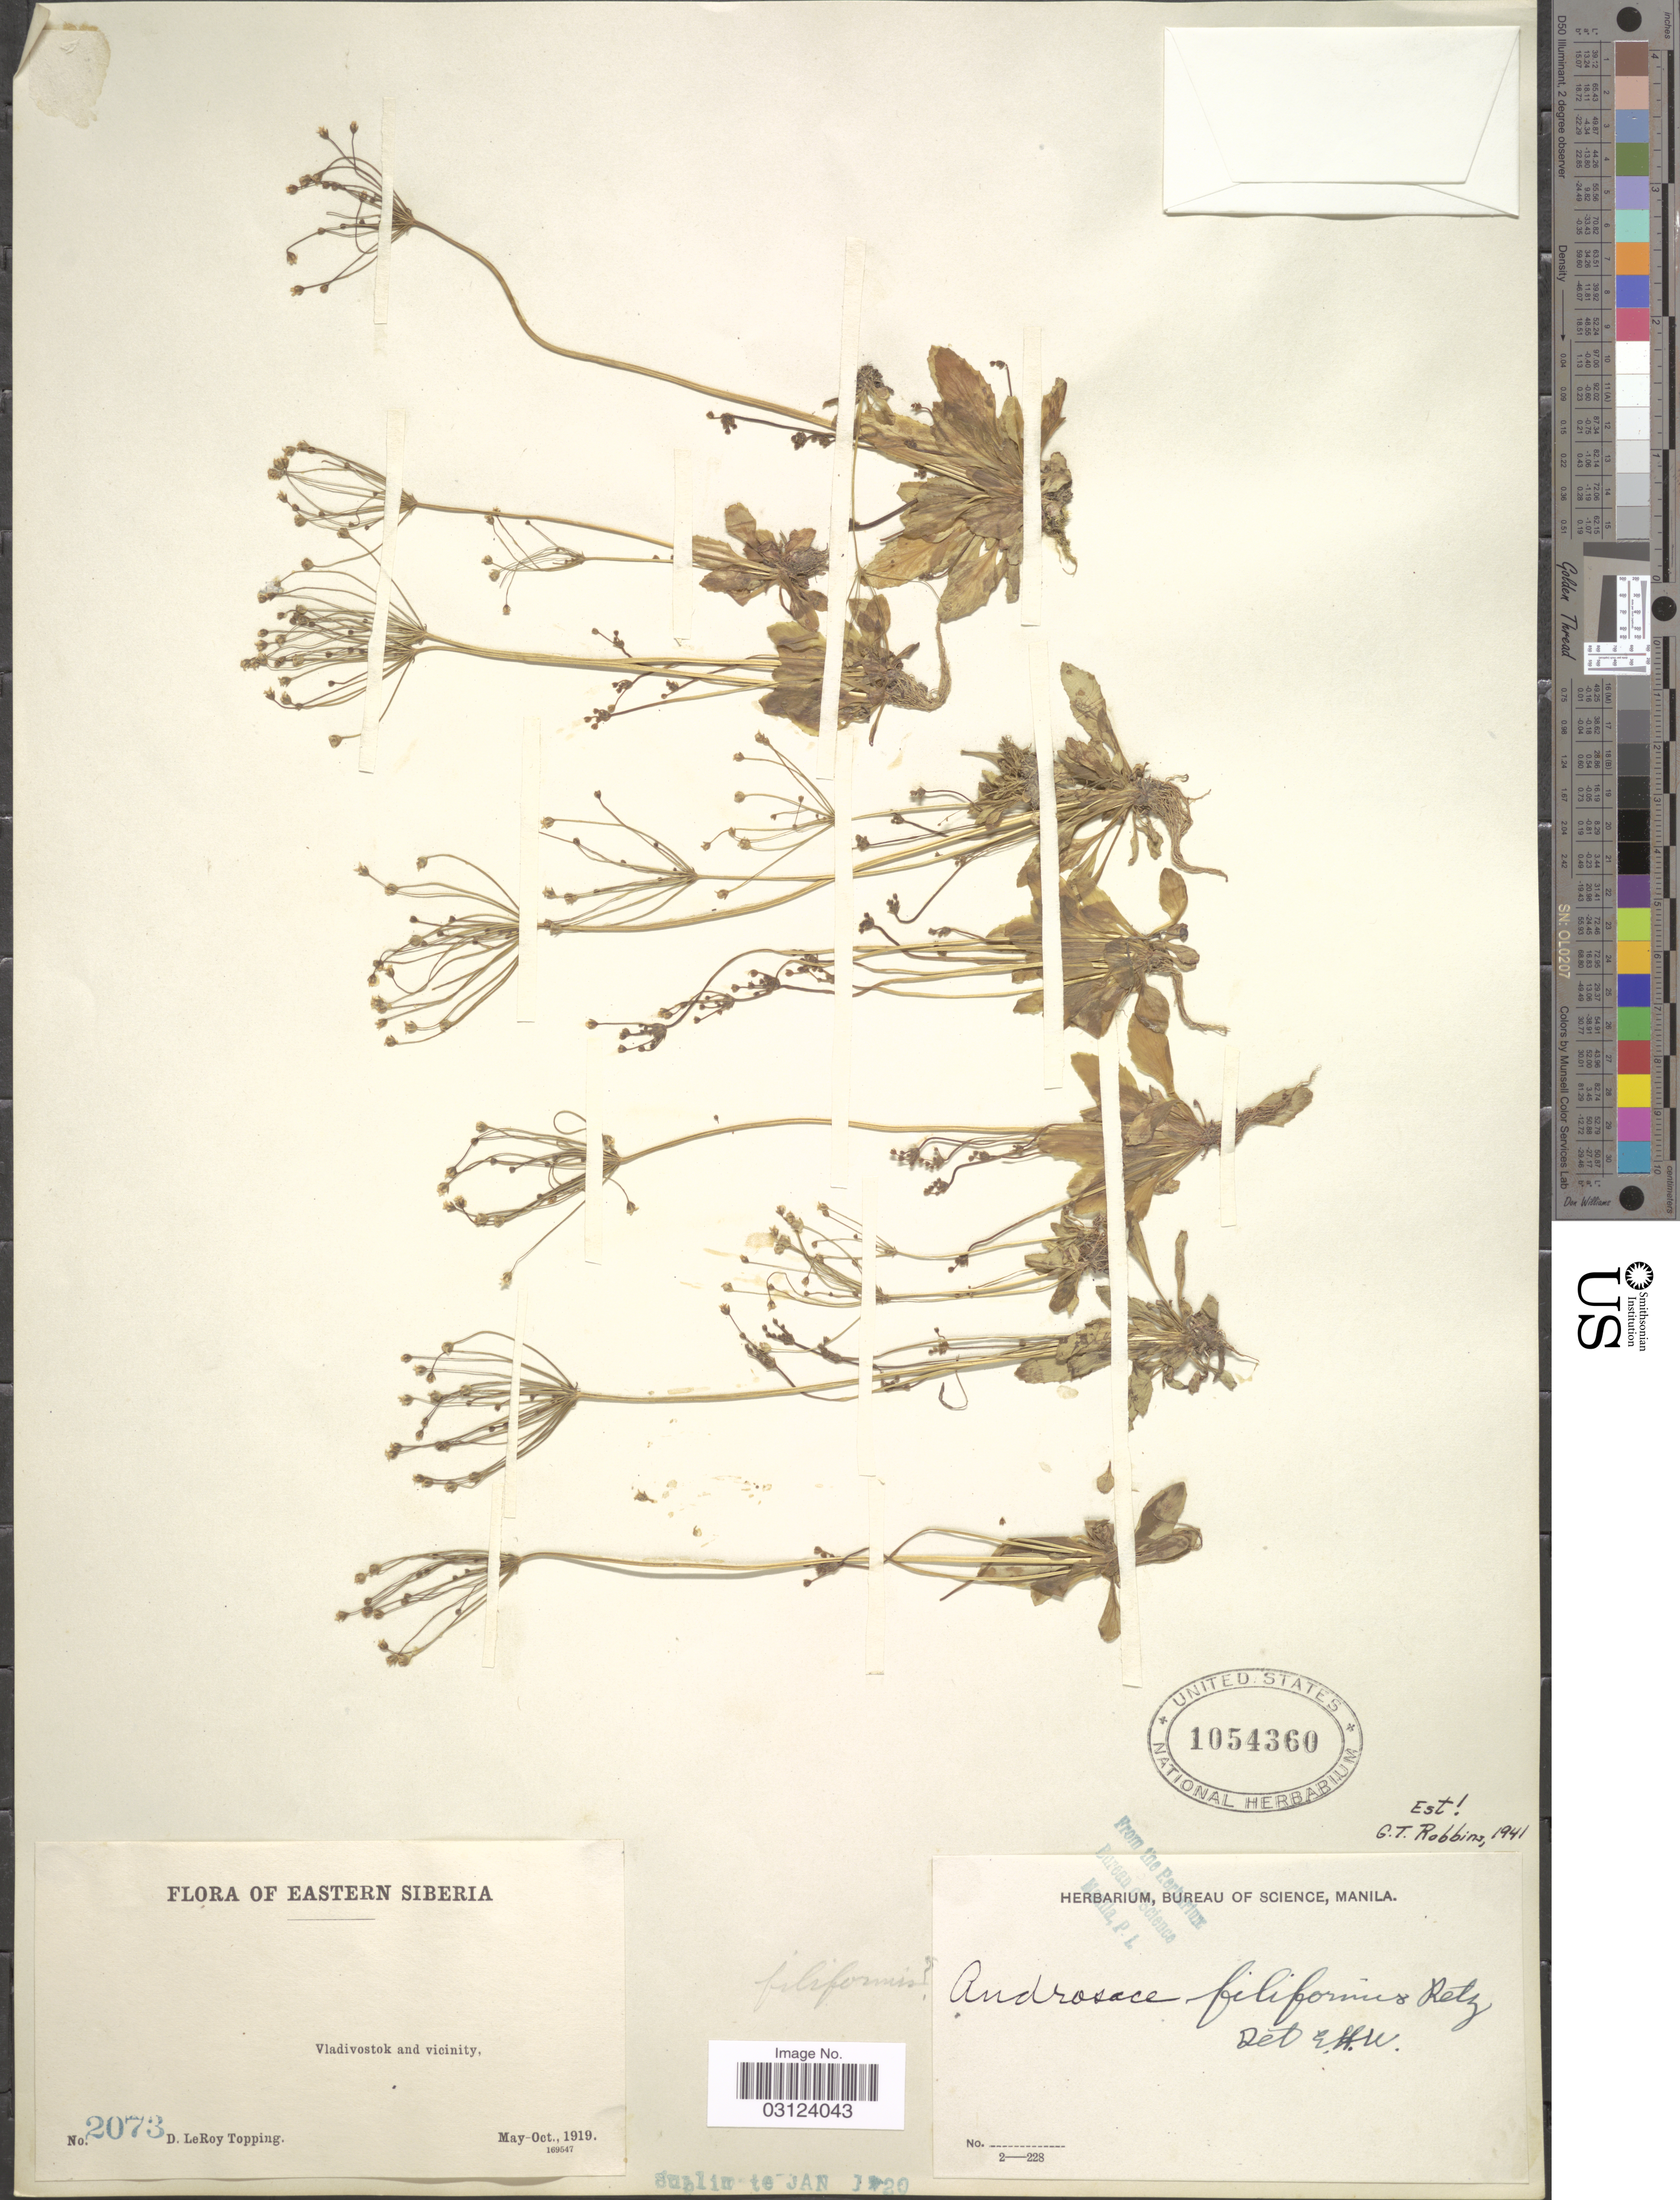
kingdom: Plantae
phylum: Tracheophyta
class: Magnoliopsida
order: Ericales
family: Primulaceae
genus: Androsace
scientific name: Androsace filiformis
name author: Retz.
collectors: D. L. Topping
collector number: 2073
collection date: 1919-05/1919-10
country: Russian Federation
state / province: Primorsky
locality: Eastern Siberia, Vladivostok and vicinity.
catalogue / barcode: US 1054360